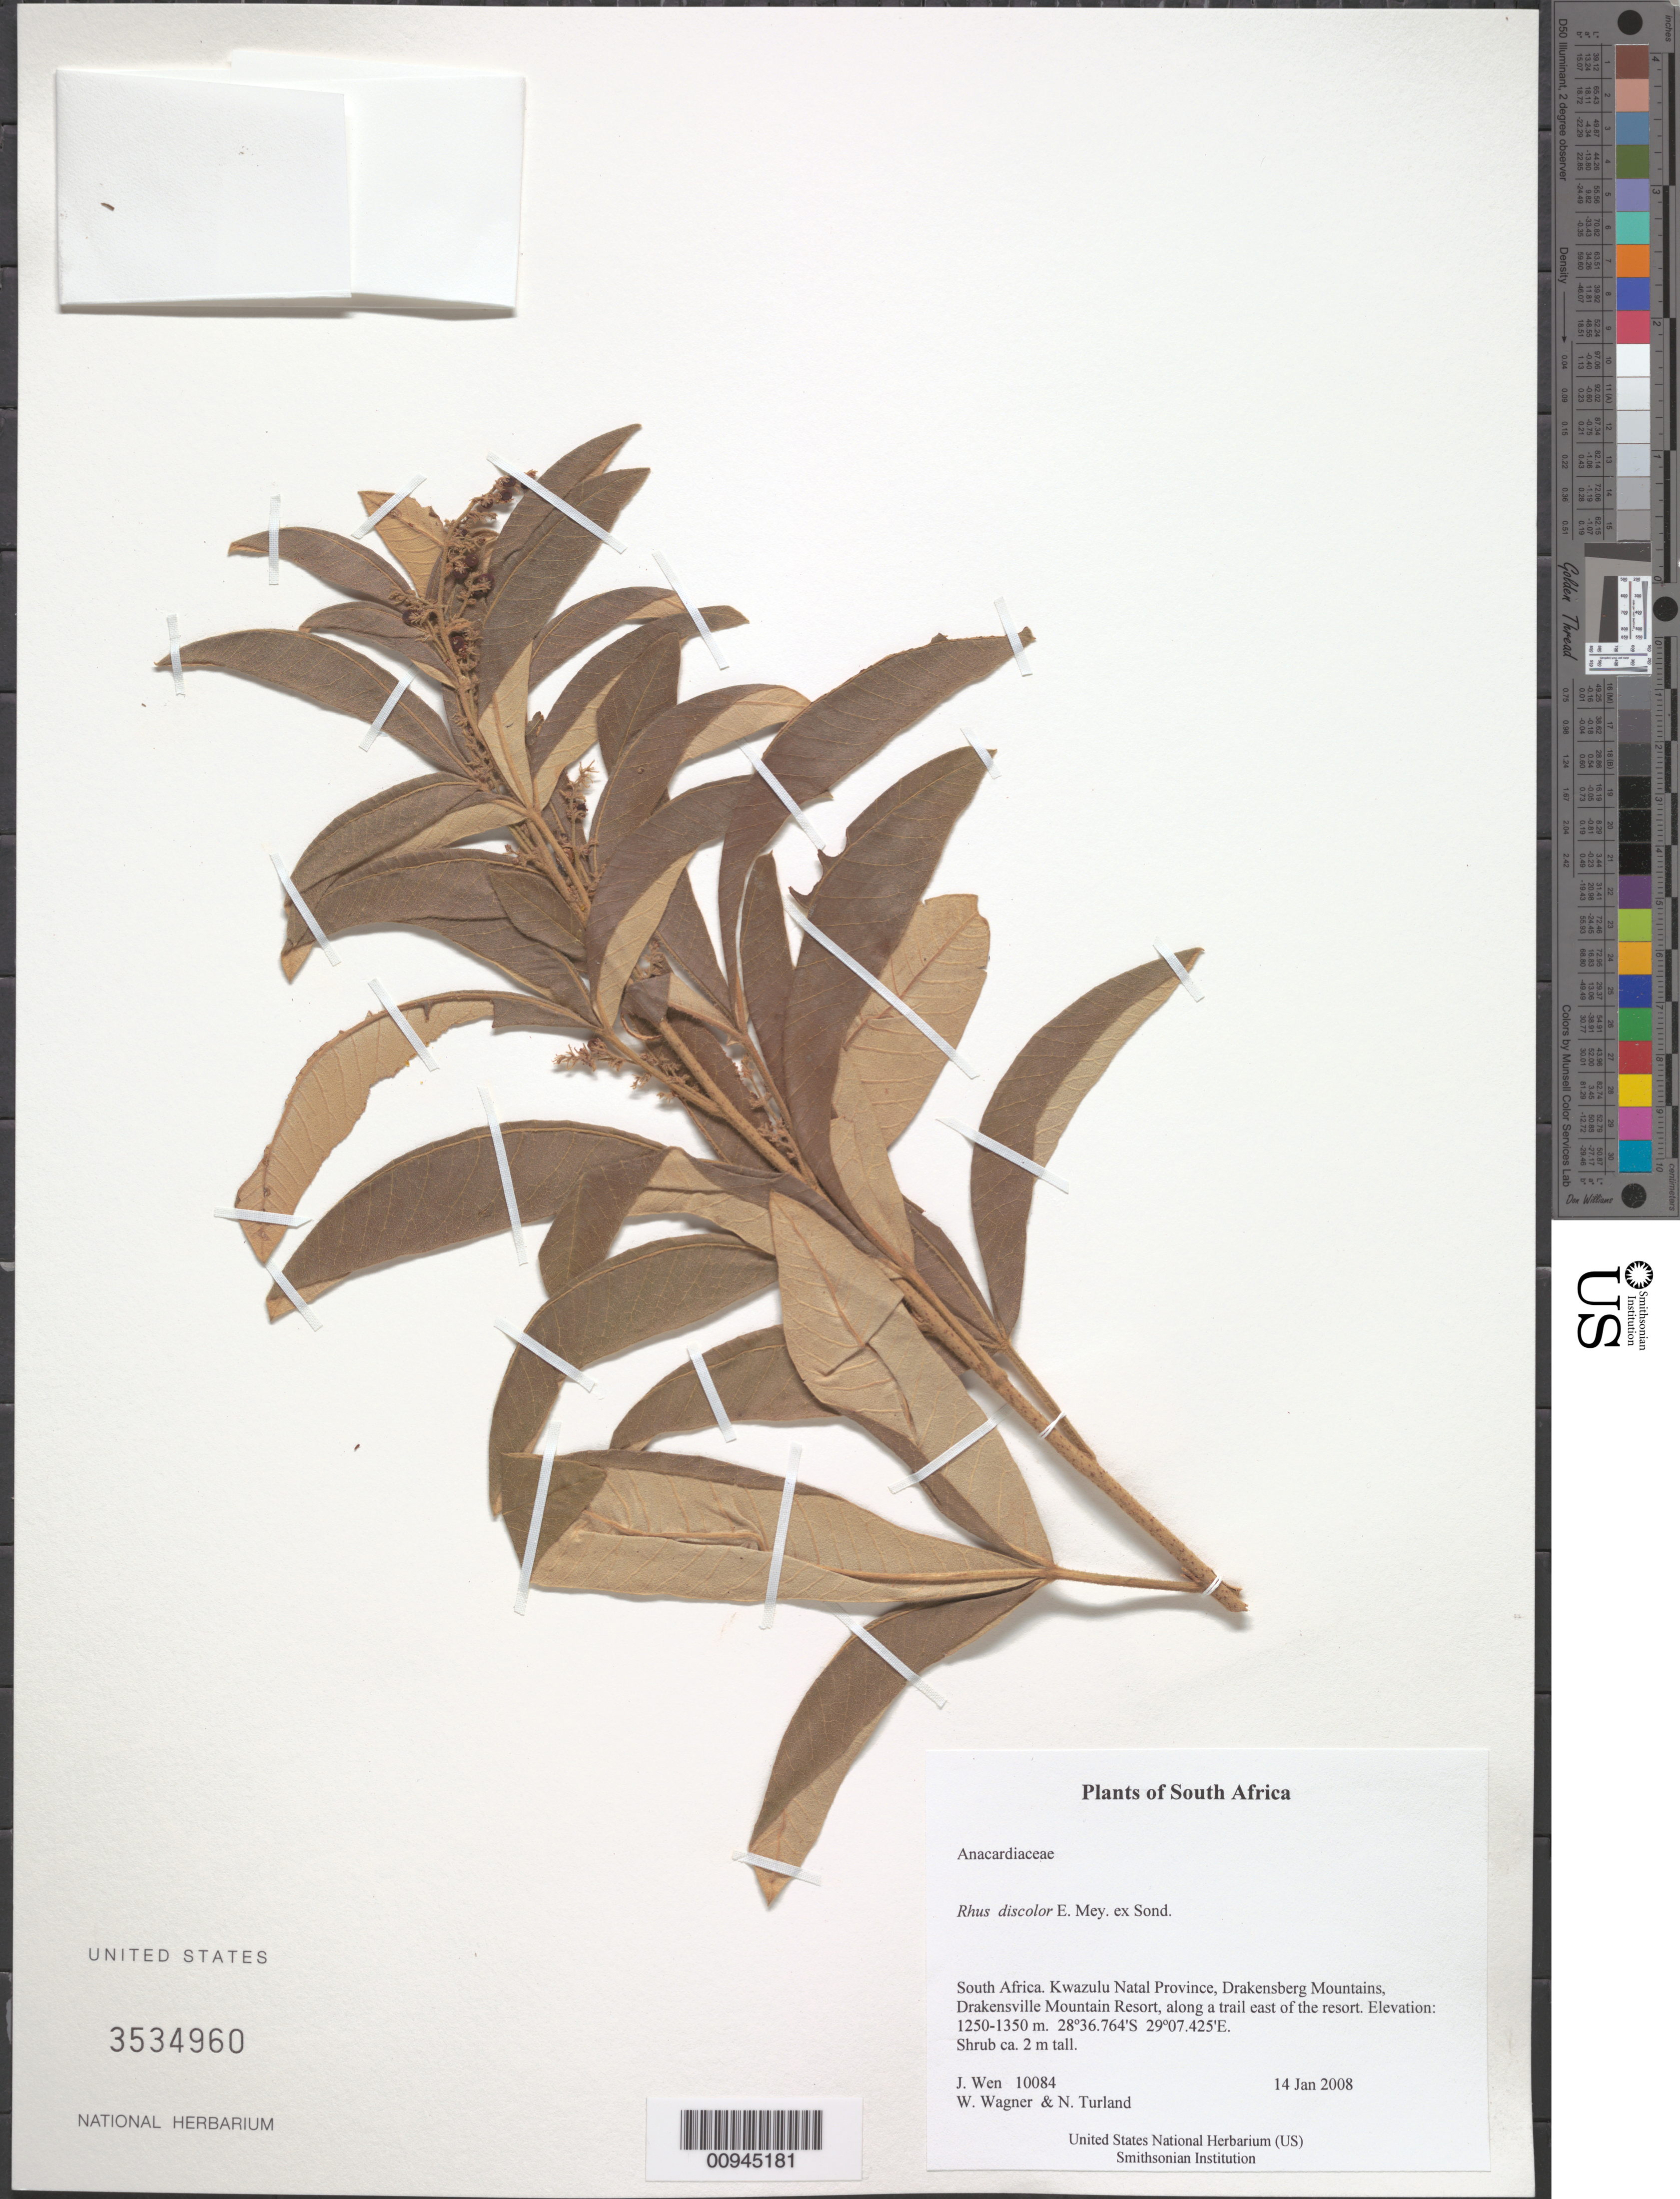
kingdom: Plantae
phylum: Tracheophyta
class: Magnoliopsida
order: Sapindales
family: Anacardiaceae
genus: Rhus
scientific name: Rhus discolor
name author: E. Mey. ex Sond.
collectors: J. Wen, W. L. Wagner & N. Turland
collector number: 10084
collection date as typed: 14 Jan 2008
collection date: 2008-01-14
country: South Africa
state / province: KwaZulu-Natal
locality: KwaZulu Natal Province, Drakensberg Mountains, Drakensville Mountain Resort, along a trail east of the resort.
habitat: Shrub ca. 2 m tall.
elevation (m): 1250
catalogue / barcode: US 3534960